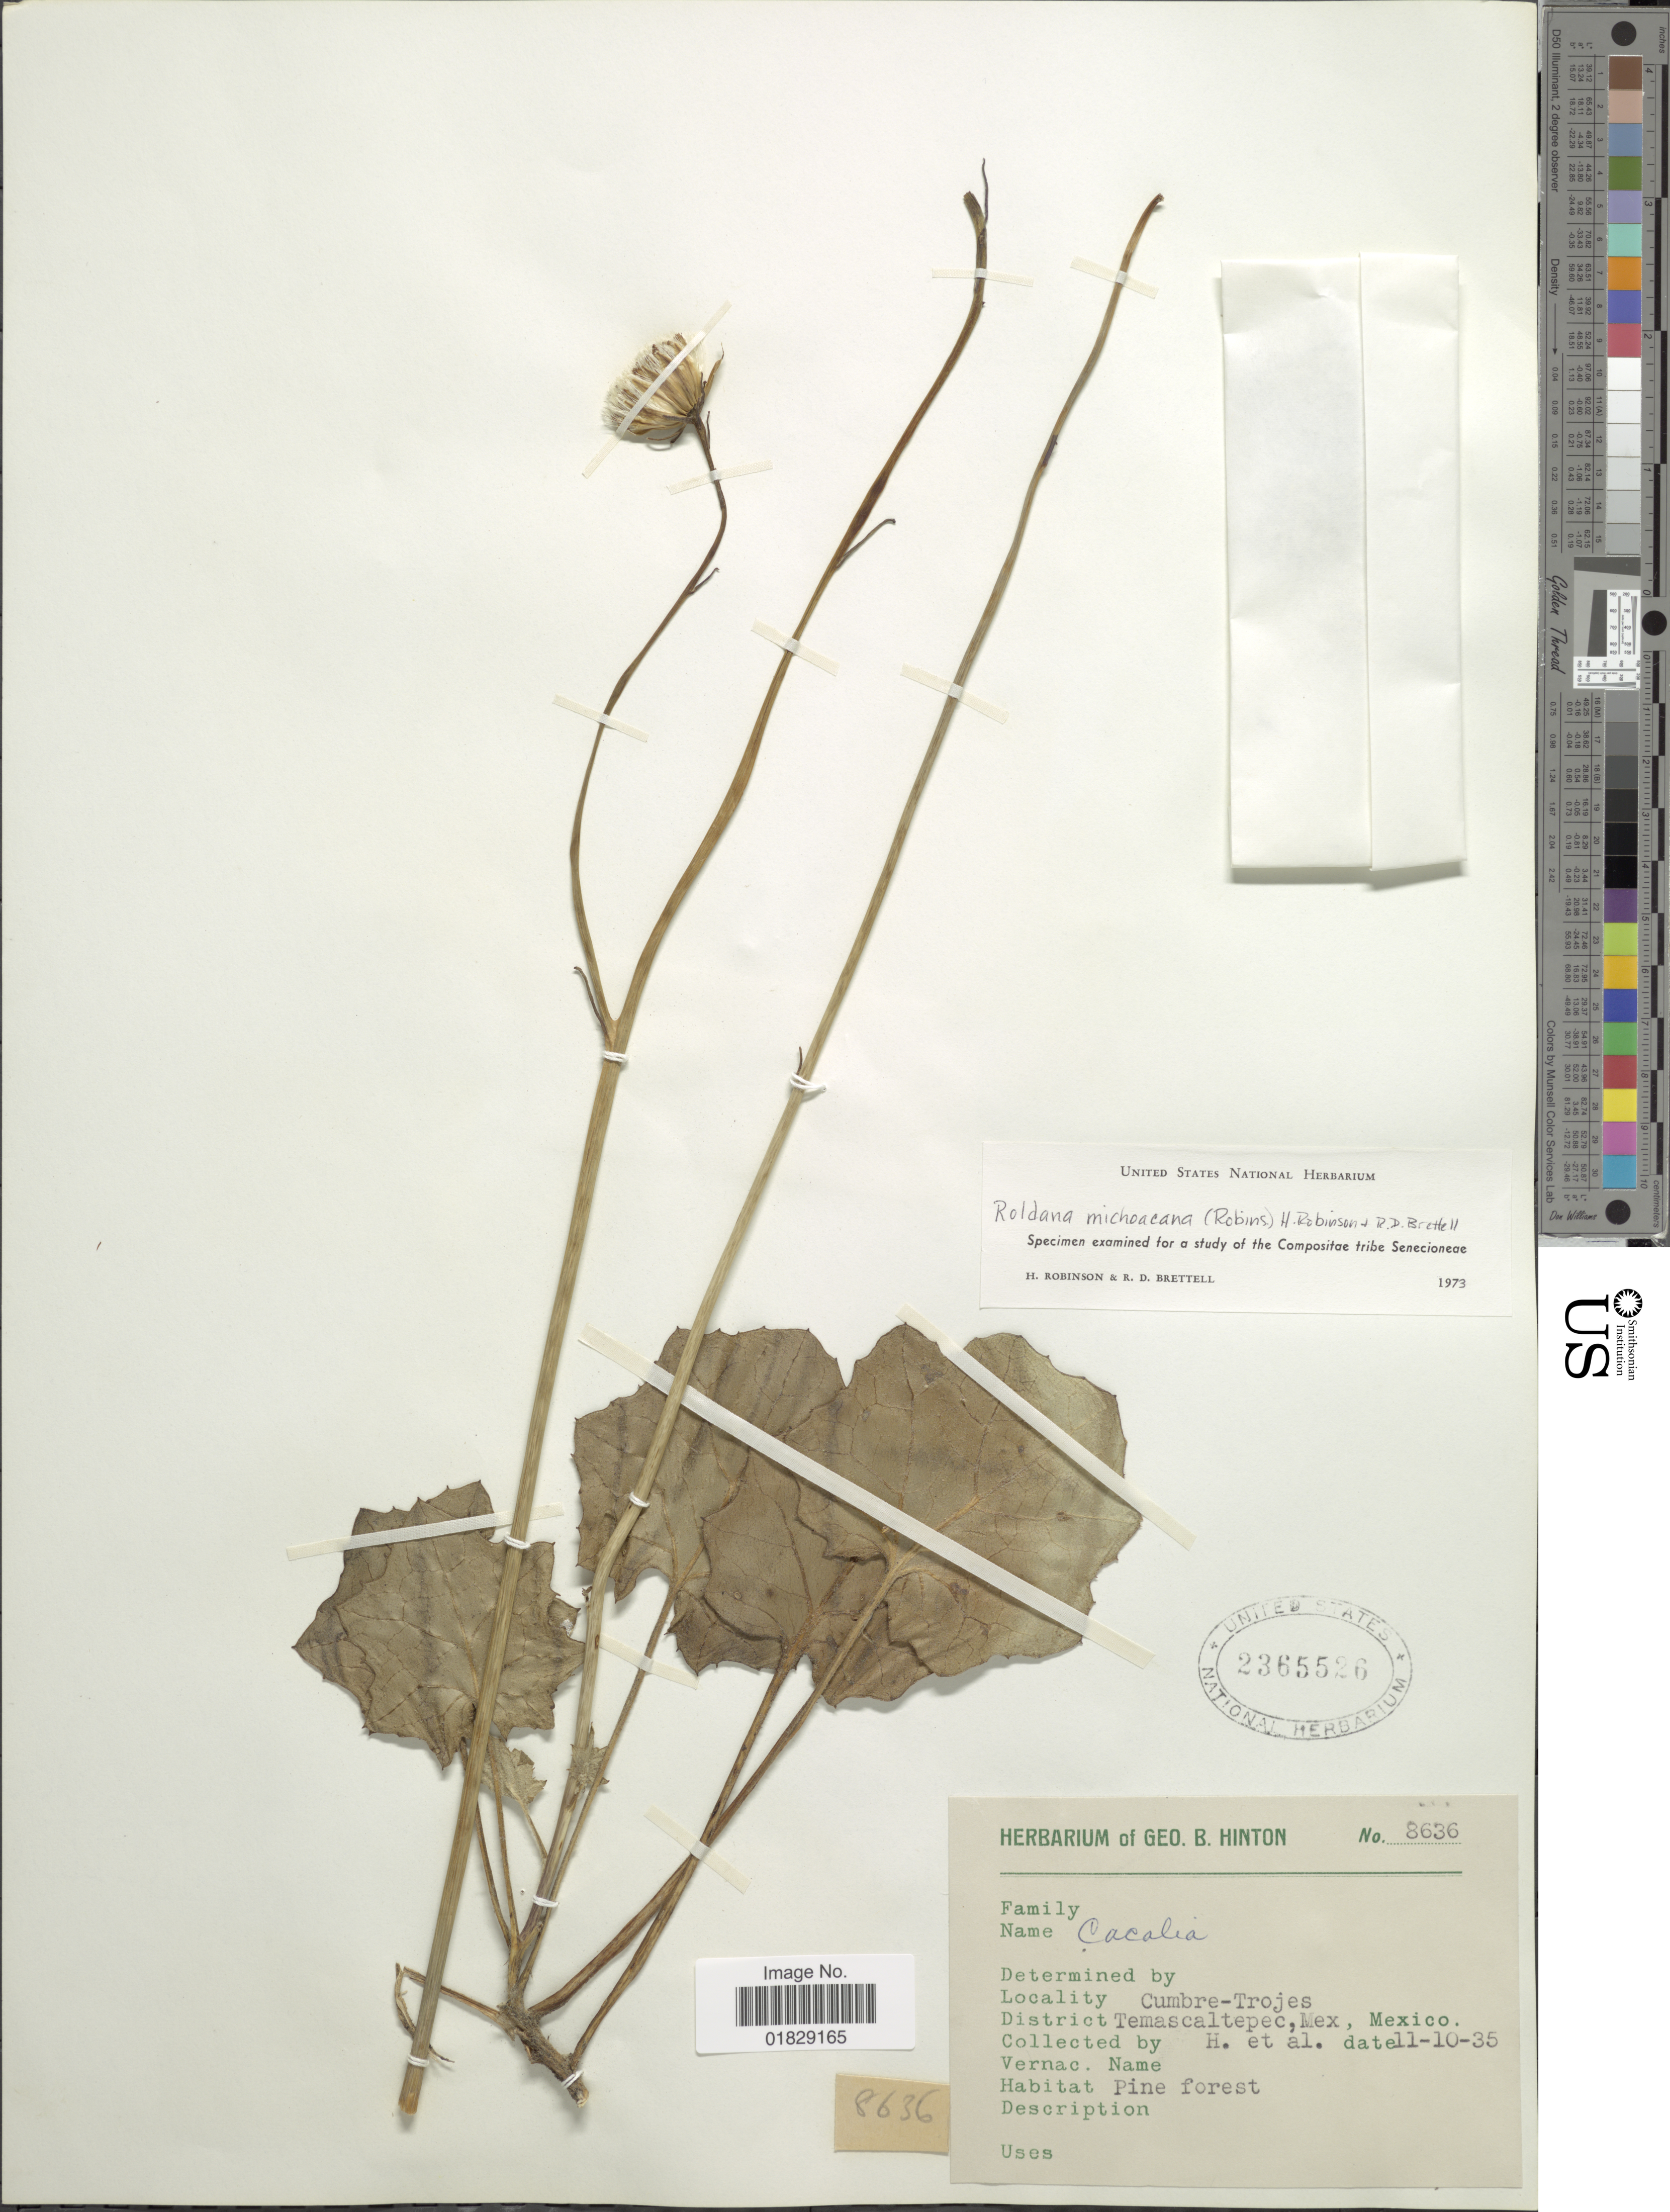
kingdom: Plantae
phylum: Tracheophyta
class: Magnoliopsida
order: Asterales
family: Asteraceae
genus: Roldana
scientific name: Roldana michoacana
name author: (B.L. Rob.) H. Rob. & Brettell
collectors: G. B. Hinton & et al.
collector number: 8636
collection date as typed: Transcribed d/m/y: 10/11/35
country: Mexico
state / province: México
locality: Cumbre-Trojas. District Temascaltepec, Mex., Mexico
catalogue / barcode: US 2365526